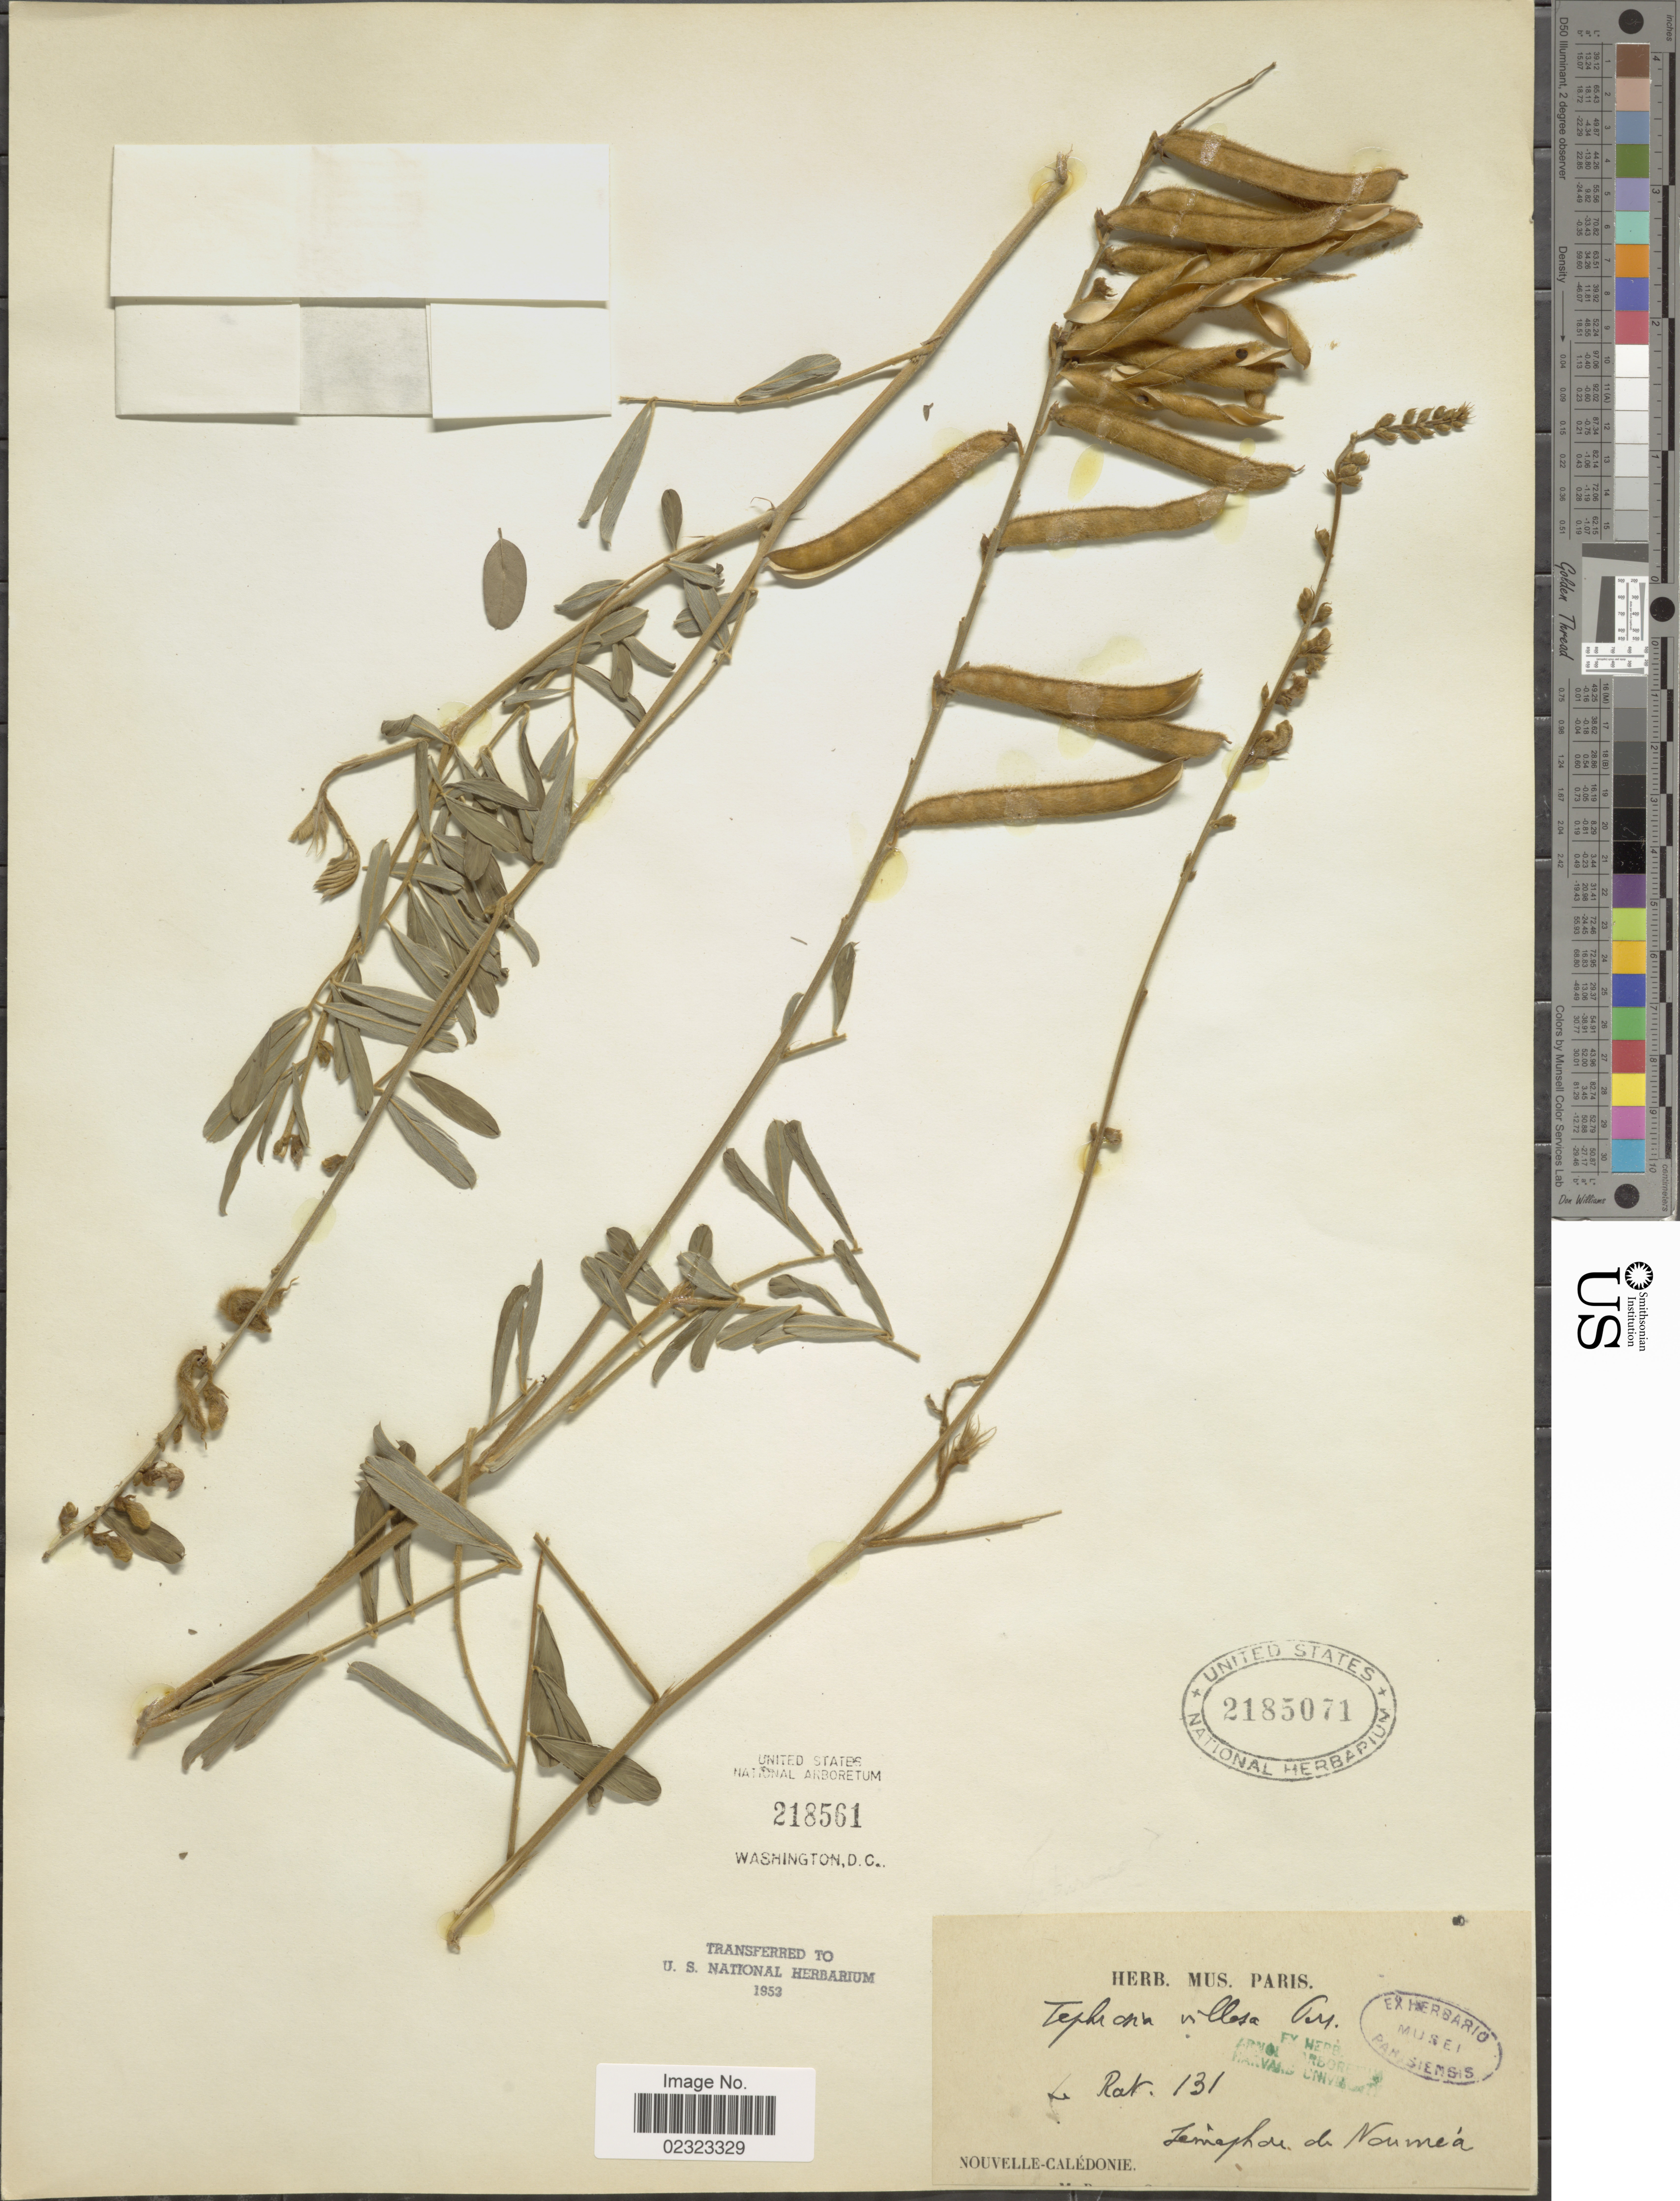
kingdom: Plantae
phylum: Tracheophyta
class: Magnoliopsida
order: Fabales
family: Fabaceae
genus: Tephrosia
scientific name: Tephrosia villosa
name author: Pers.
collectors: Nouméa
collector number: s.n.?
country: New Caledonia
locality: Le Rat. 131, Nouvelle-Caledonie.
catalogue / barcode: US 2185071